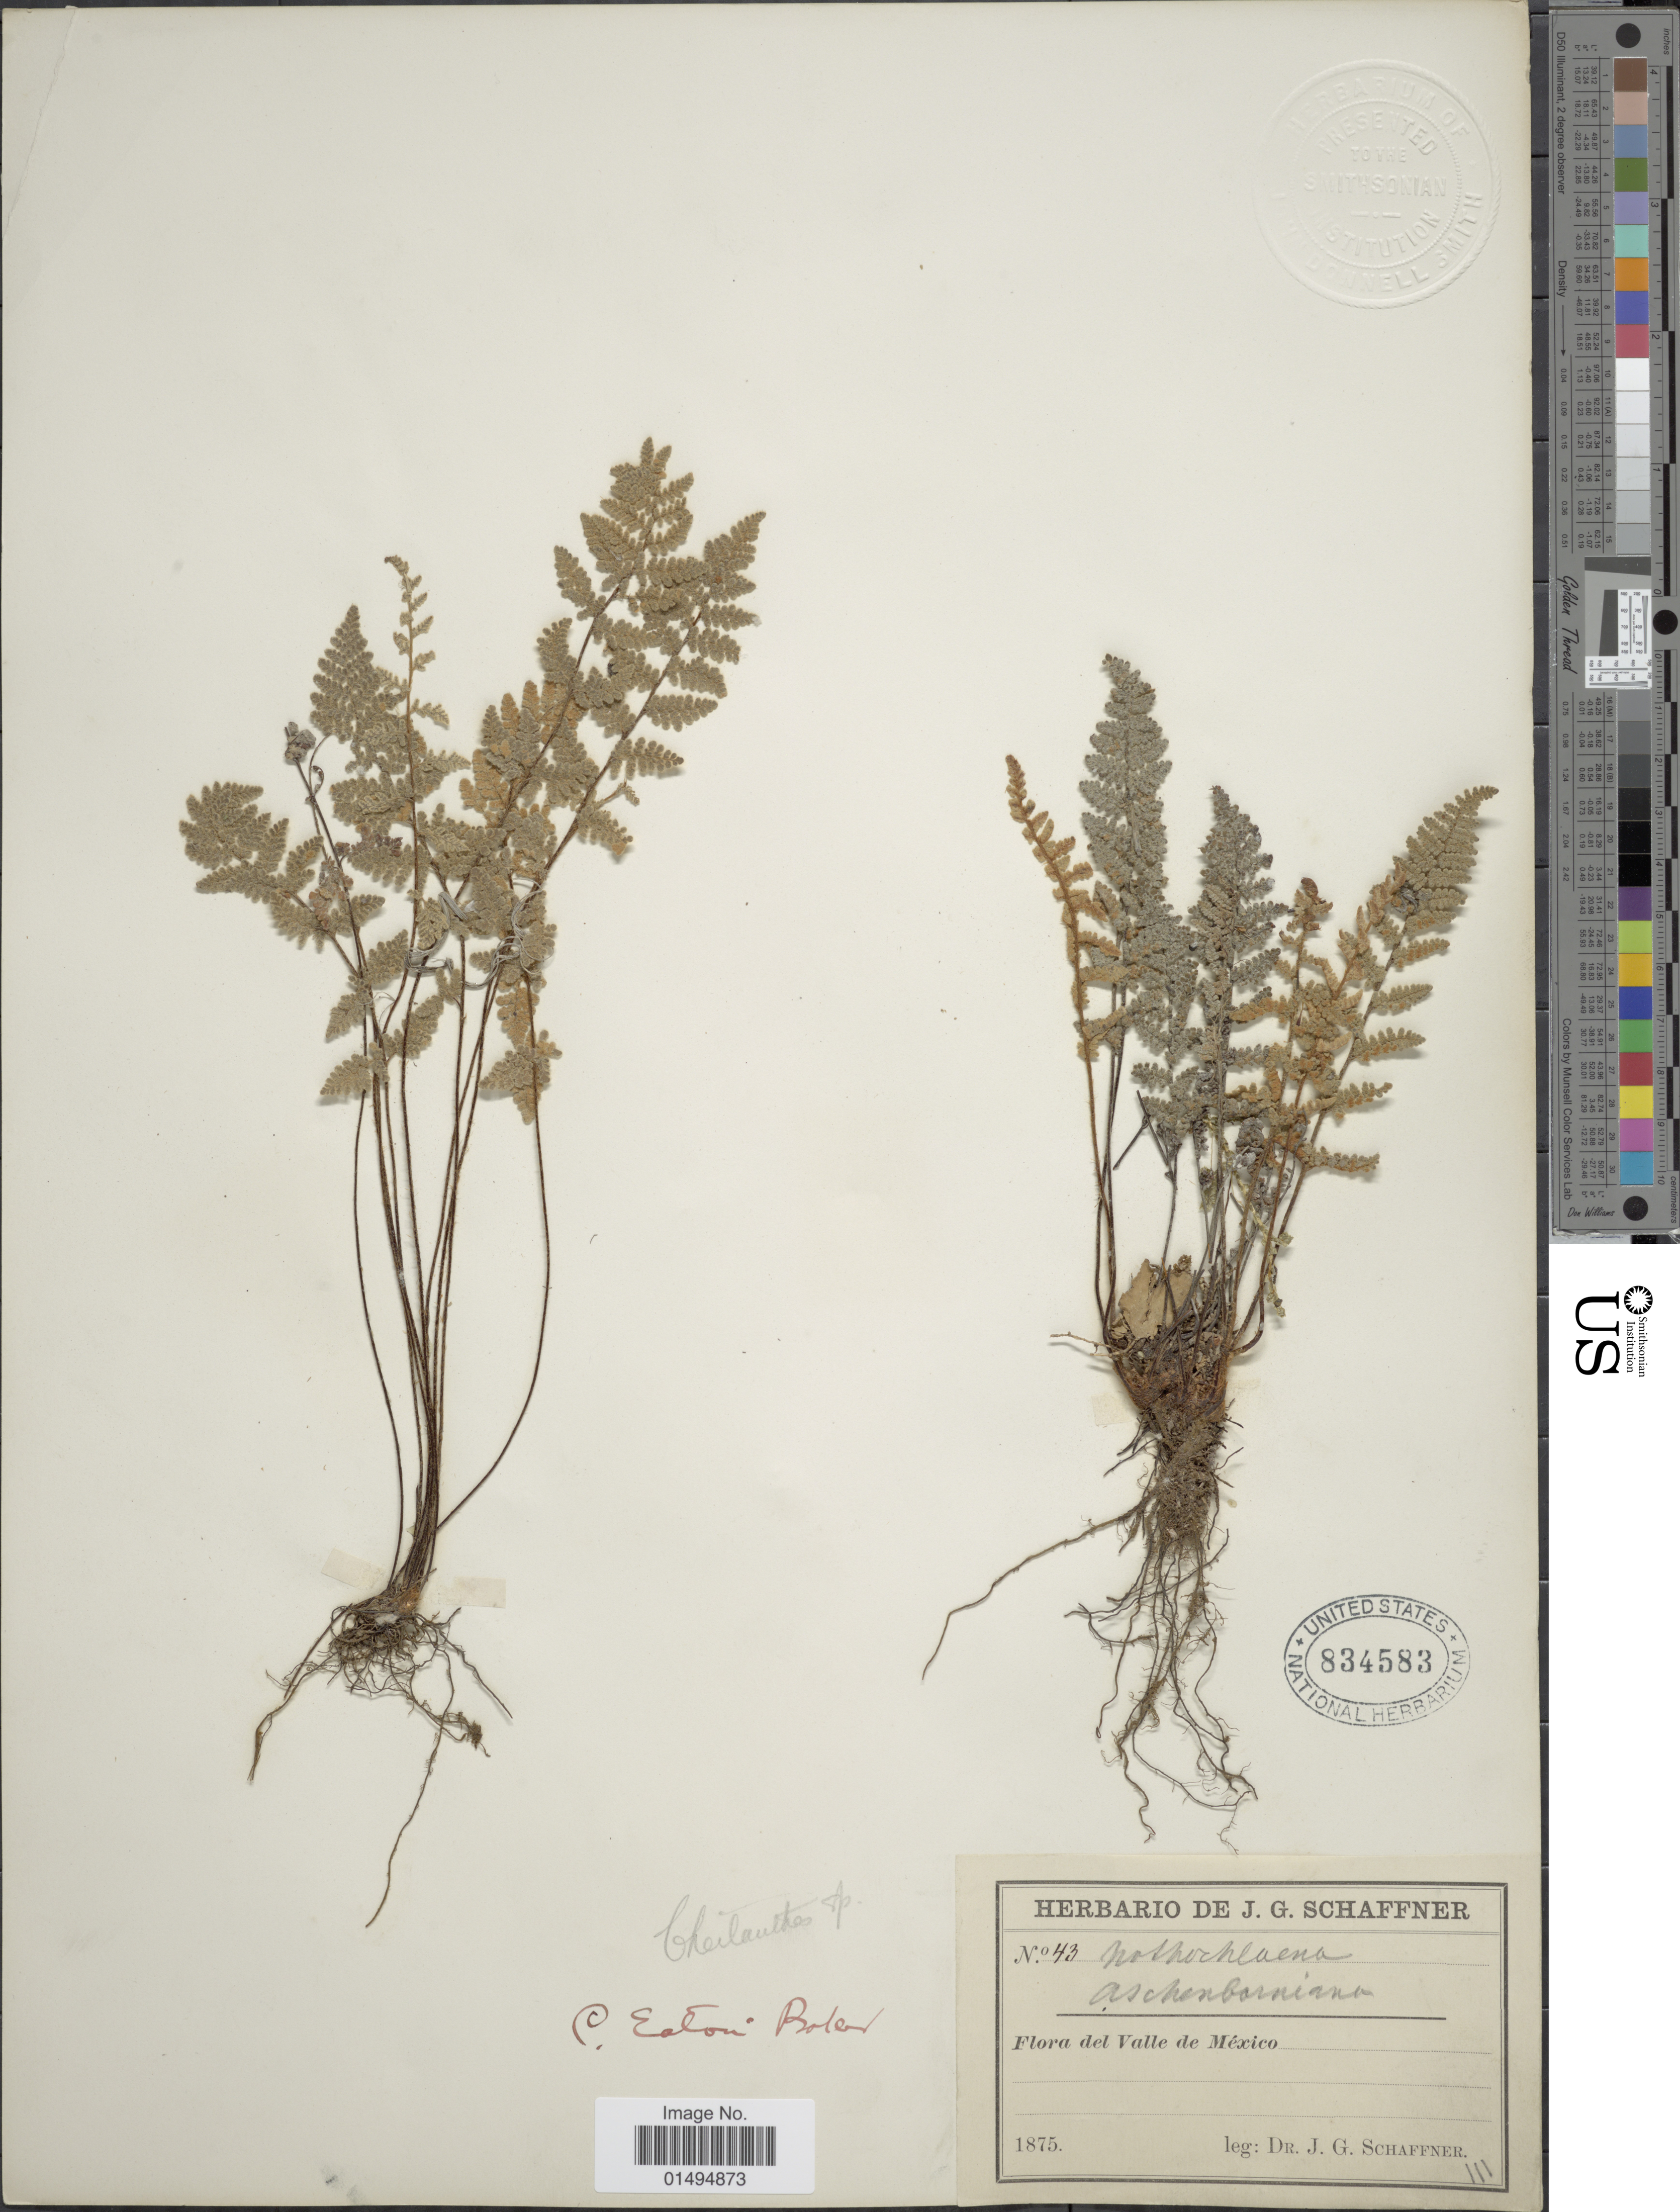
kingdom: Plantae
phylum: Tracheophyta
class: Polypodiopsida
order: Polypodiales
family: Pteridaceae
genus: Myriopteris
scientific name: Myriopteris rufa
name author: Fée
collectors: J. G. Schaffner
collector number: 43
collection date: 1875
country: Mexico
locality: Flora de Valle de Mexico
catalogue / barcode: US 834589